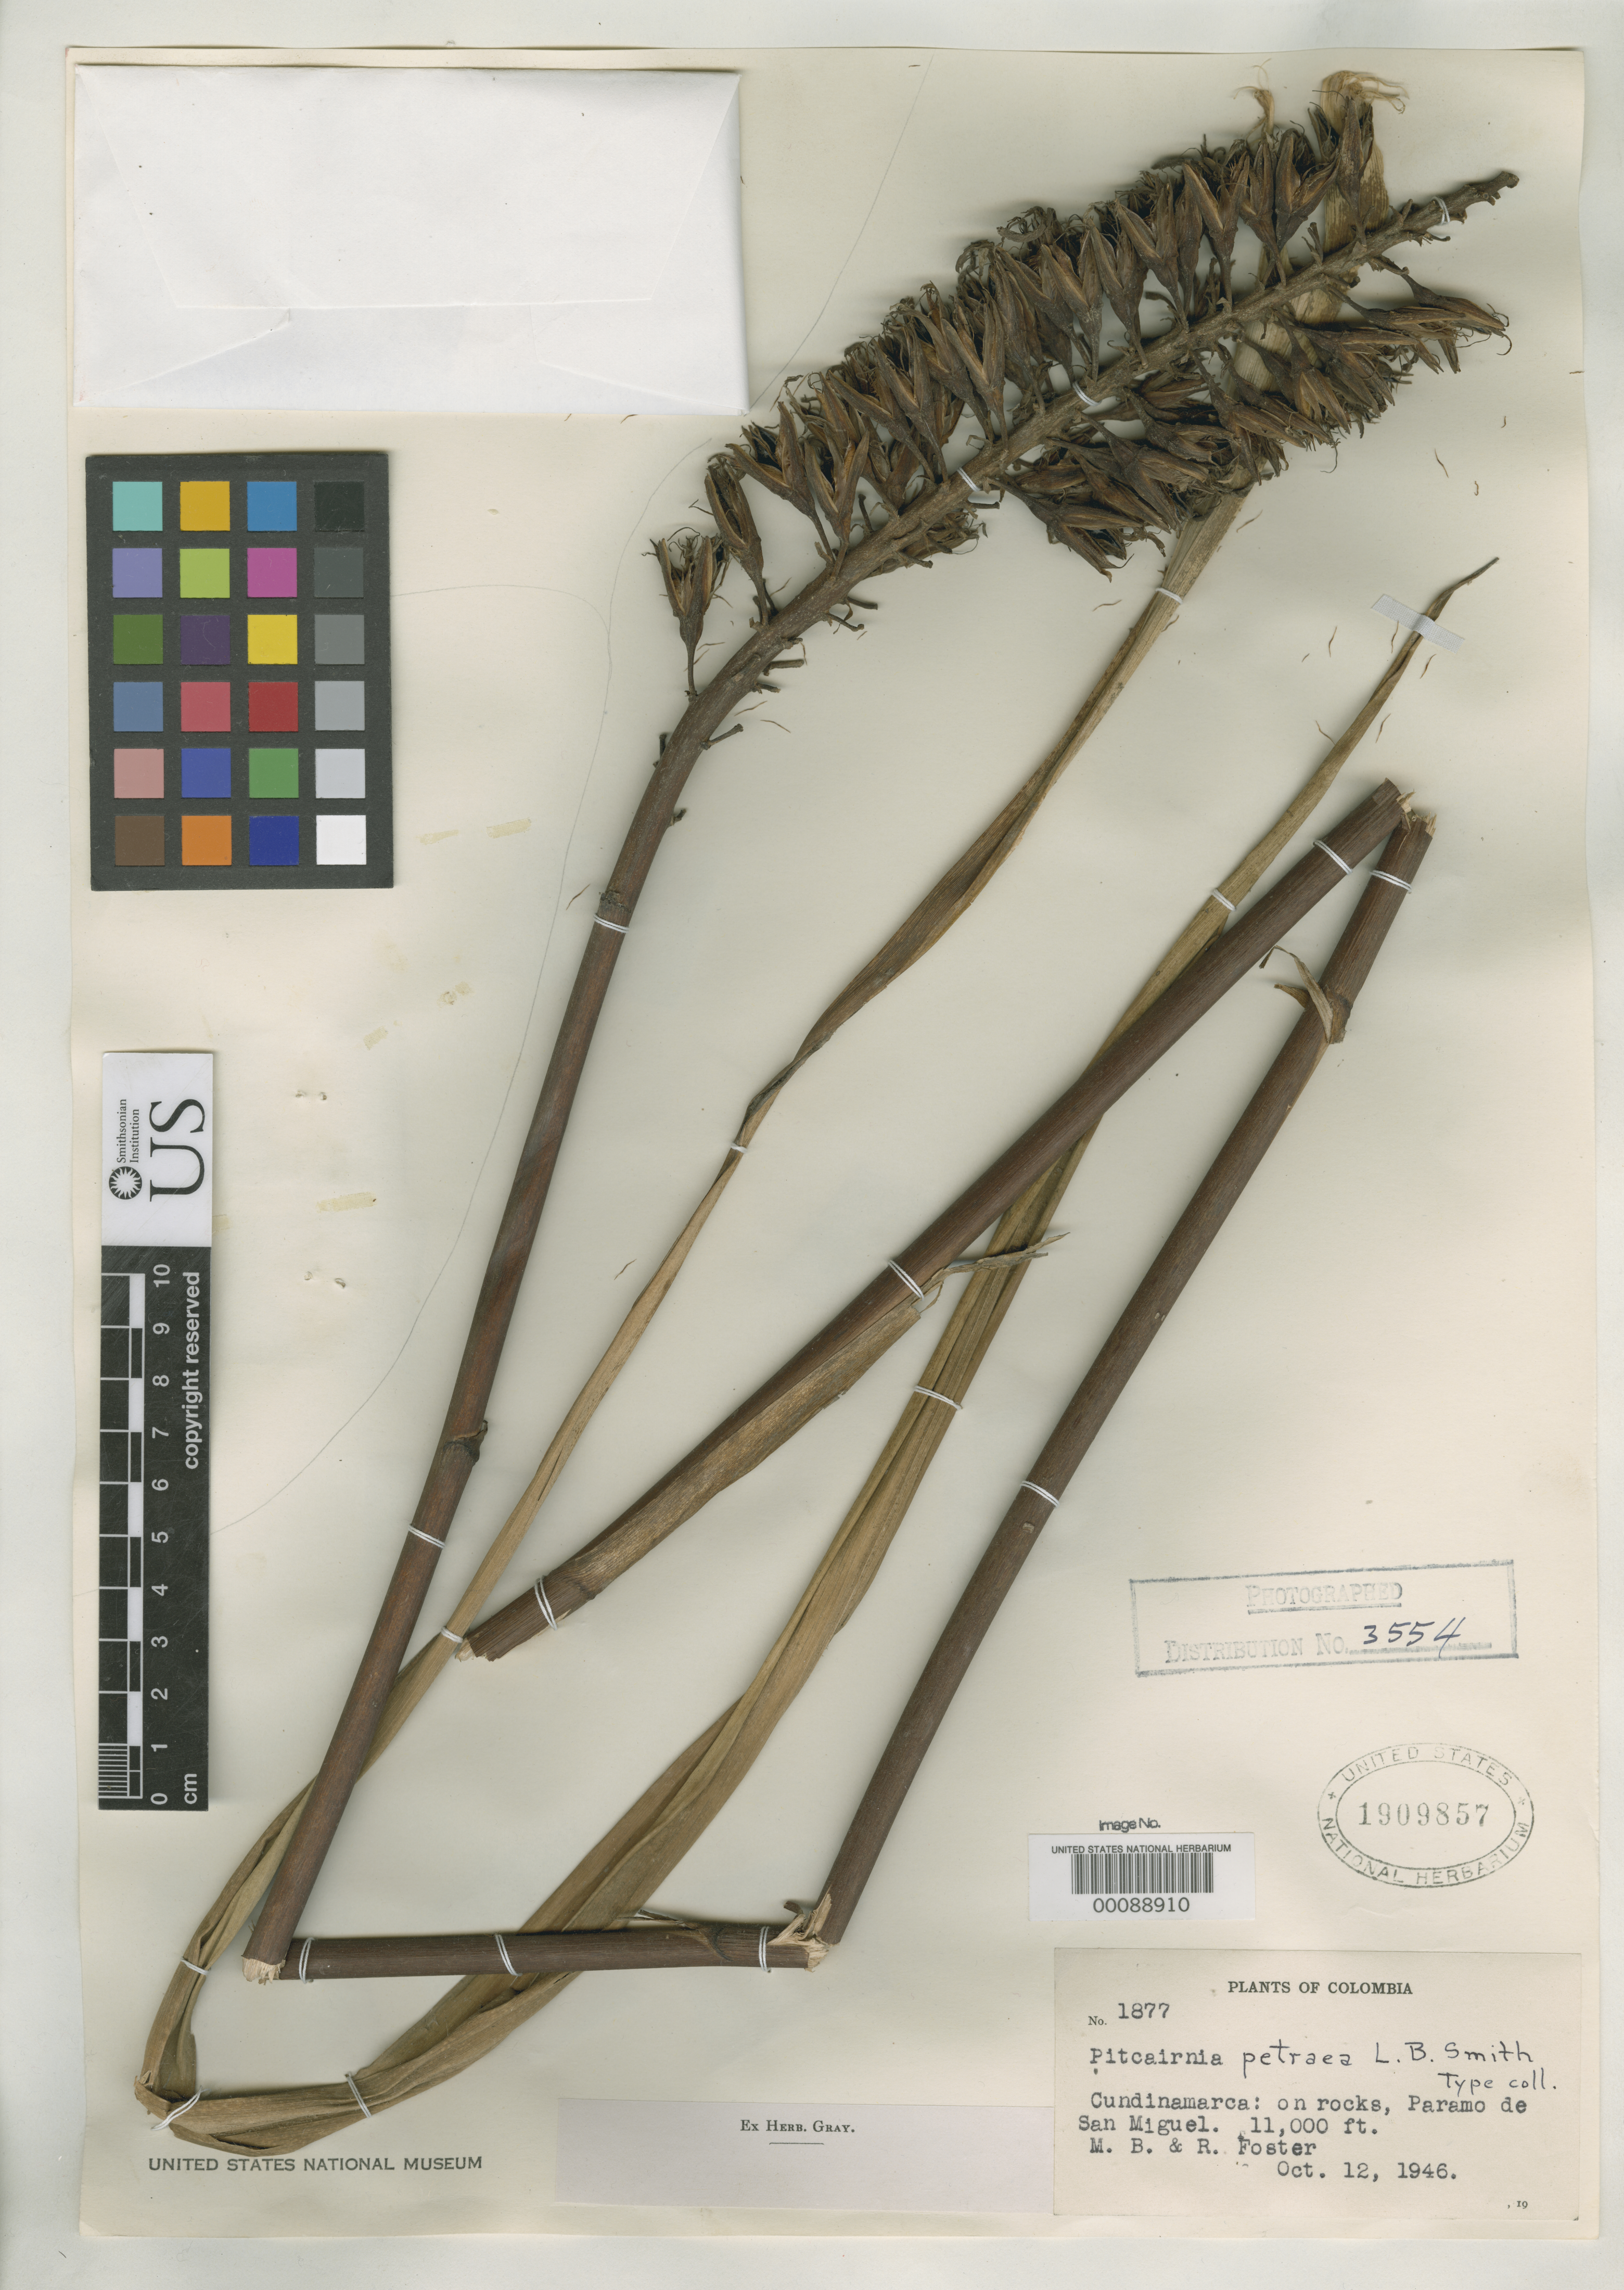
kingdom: Plantae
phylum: Tracheophyta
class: Liliopsida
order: Poales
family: Bromeliaceae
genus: Pitcairnia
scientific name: Pitcairnia petraea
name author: L.B. Sm.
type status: Isotype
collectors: M. B. Foster & R. C. Foster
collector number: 1877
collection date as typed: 12 Oct 1946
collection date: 1946-10-12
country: Colombia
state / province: Cundinamarca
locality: Paramo de San Miguel.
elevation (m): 3353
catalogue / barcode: US 1909857